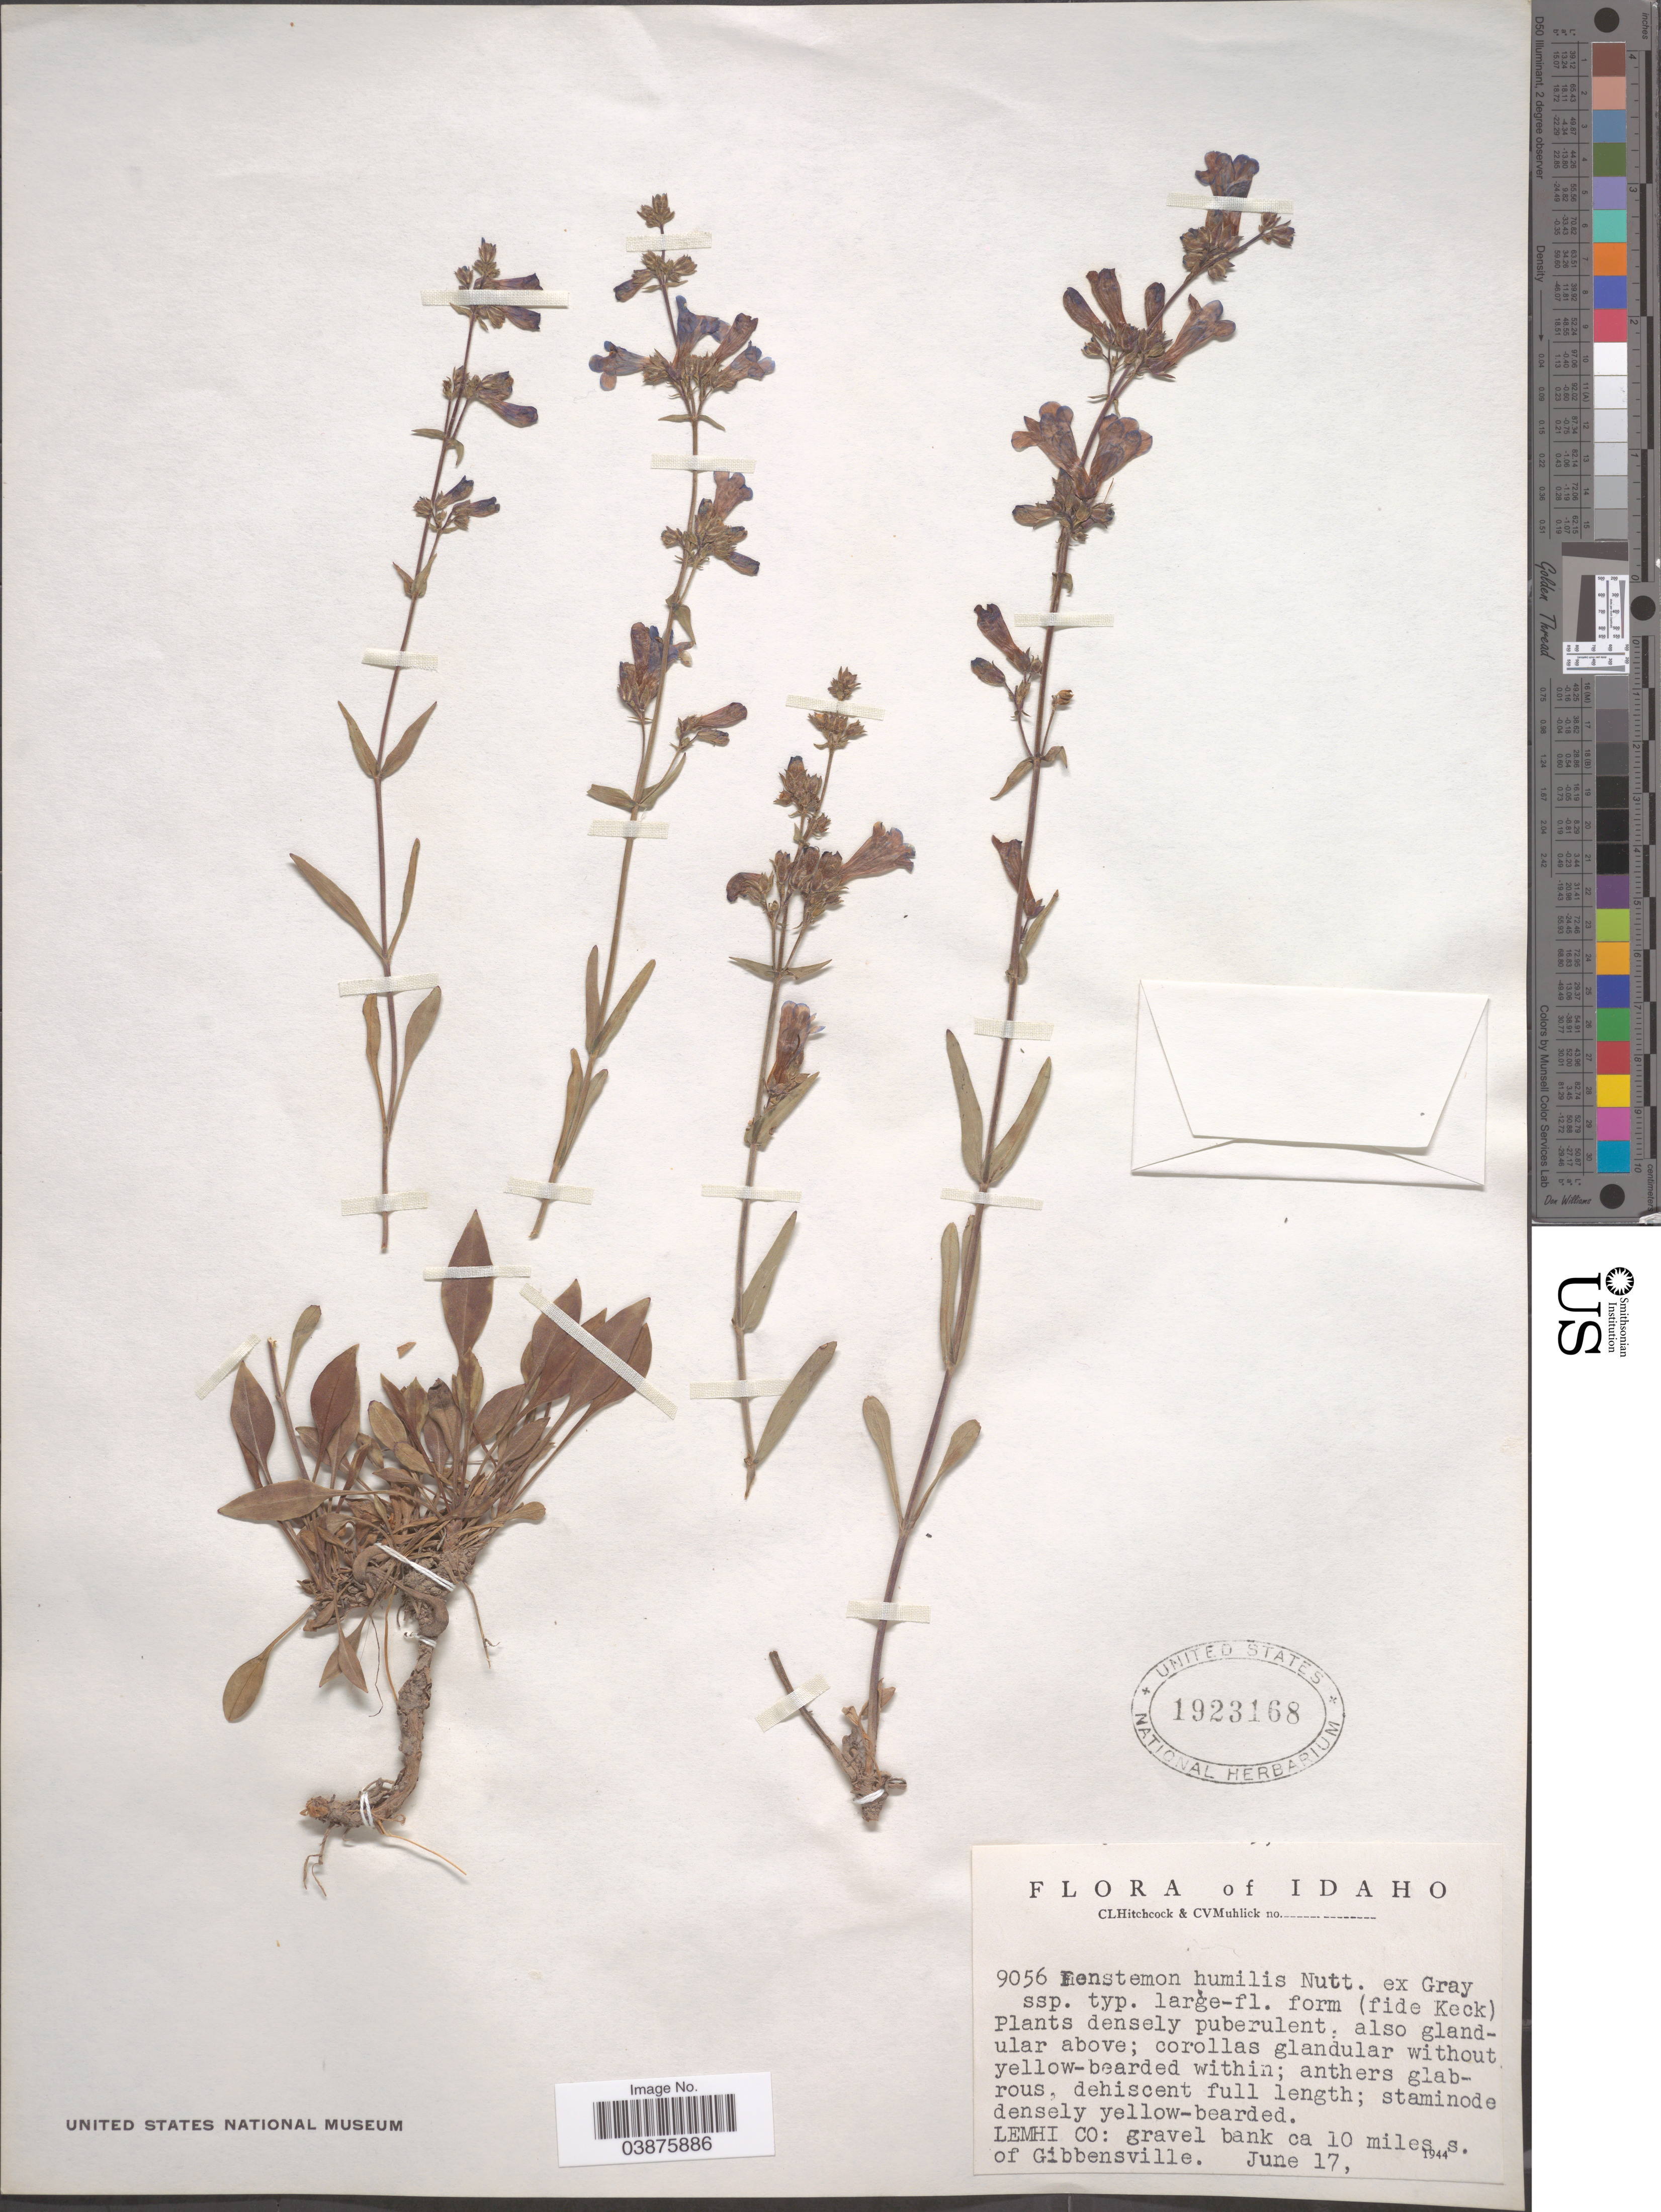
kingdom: Plantae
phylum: Tracheophyta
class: Magnoliopsida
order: Lamiales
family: Plantaginaceae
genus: Penstemon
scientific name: Penstemon humilis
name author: Nutt. ex A. Gray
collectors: C. L. Hitchcock & C. V. Muhlick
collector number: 9056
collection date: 1944-06-17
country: United States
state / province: Idaho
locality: Lemhi Co: ca 10 miles s. of Gibbensville.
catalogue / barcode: US 1923168